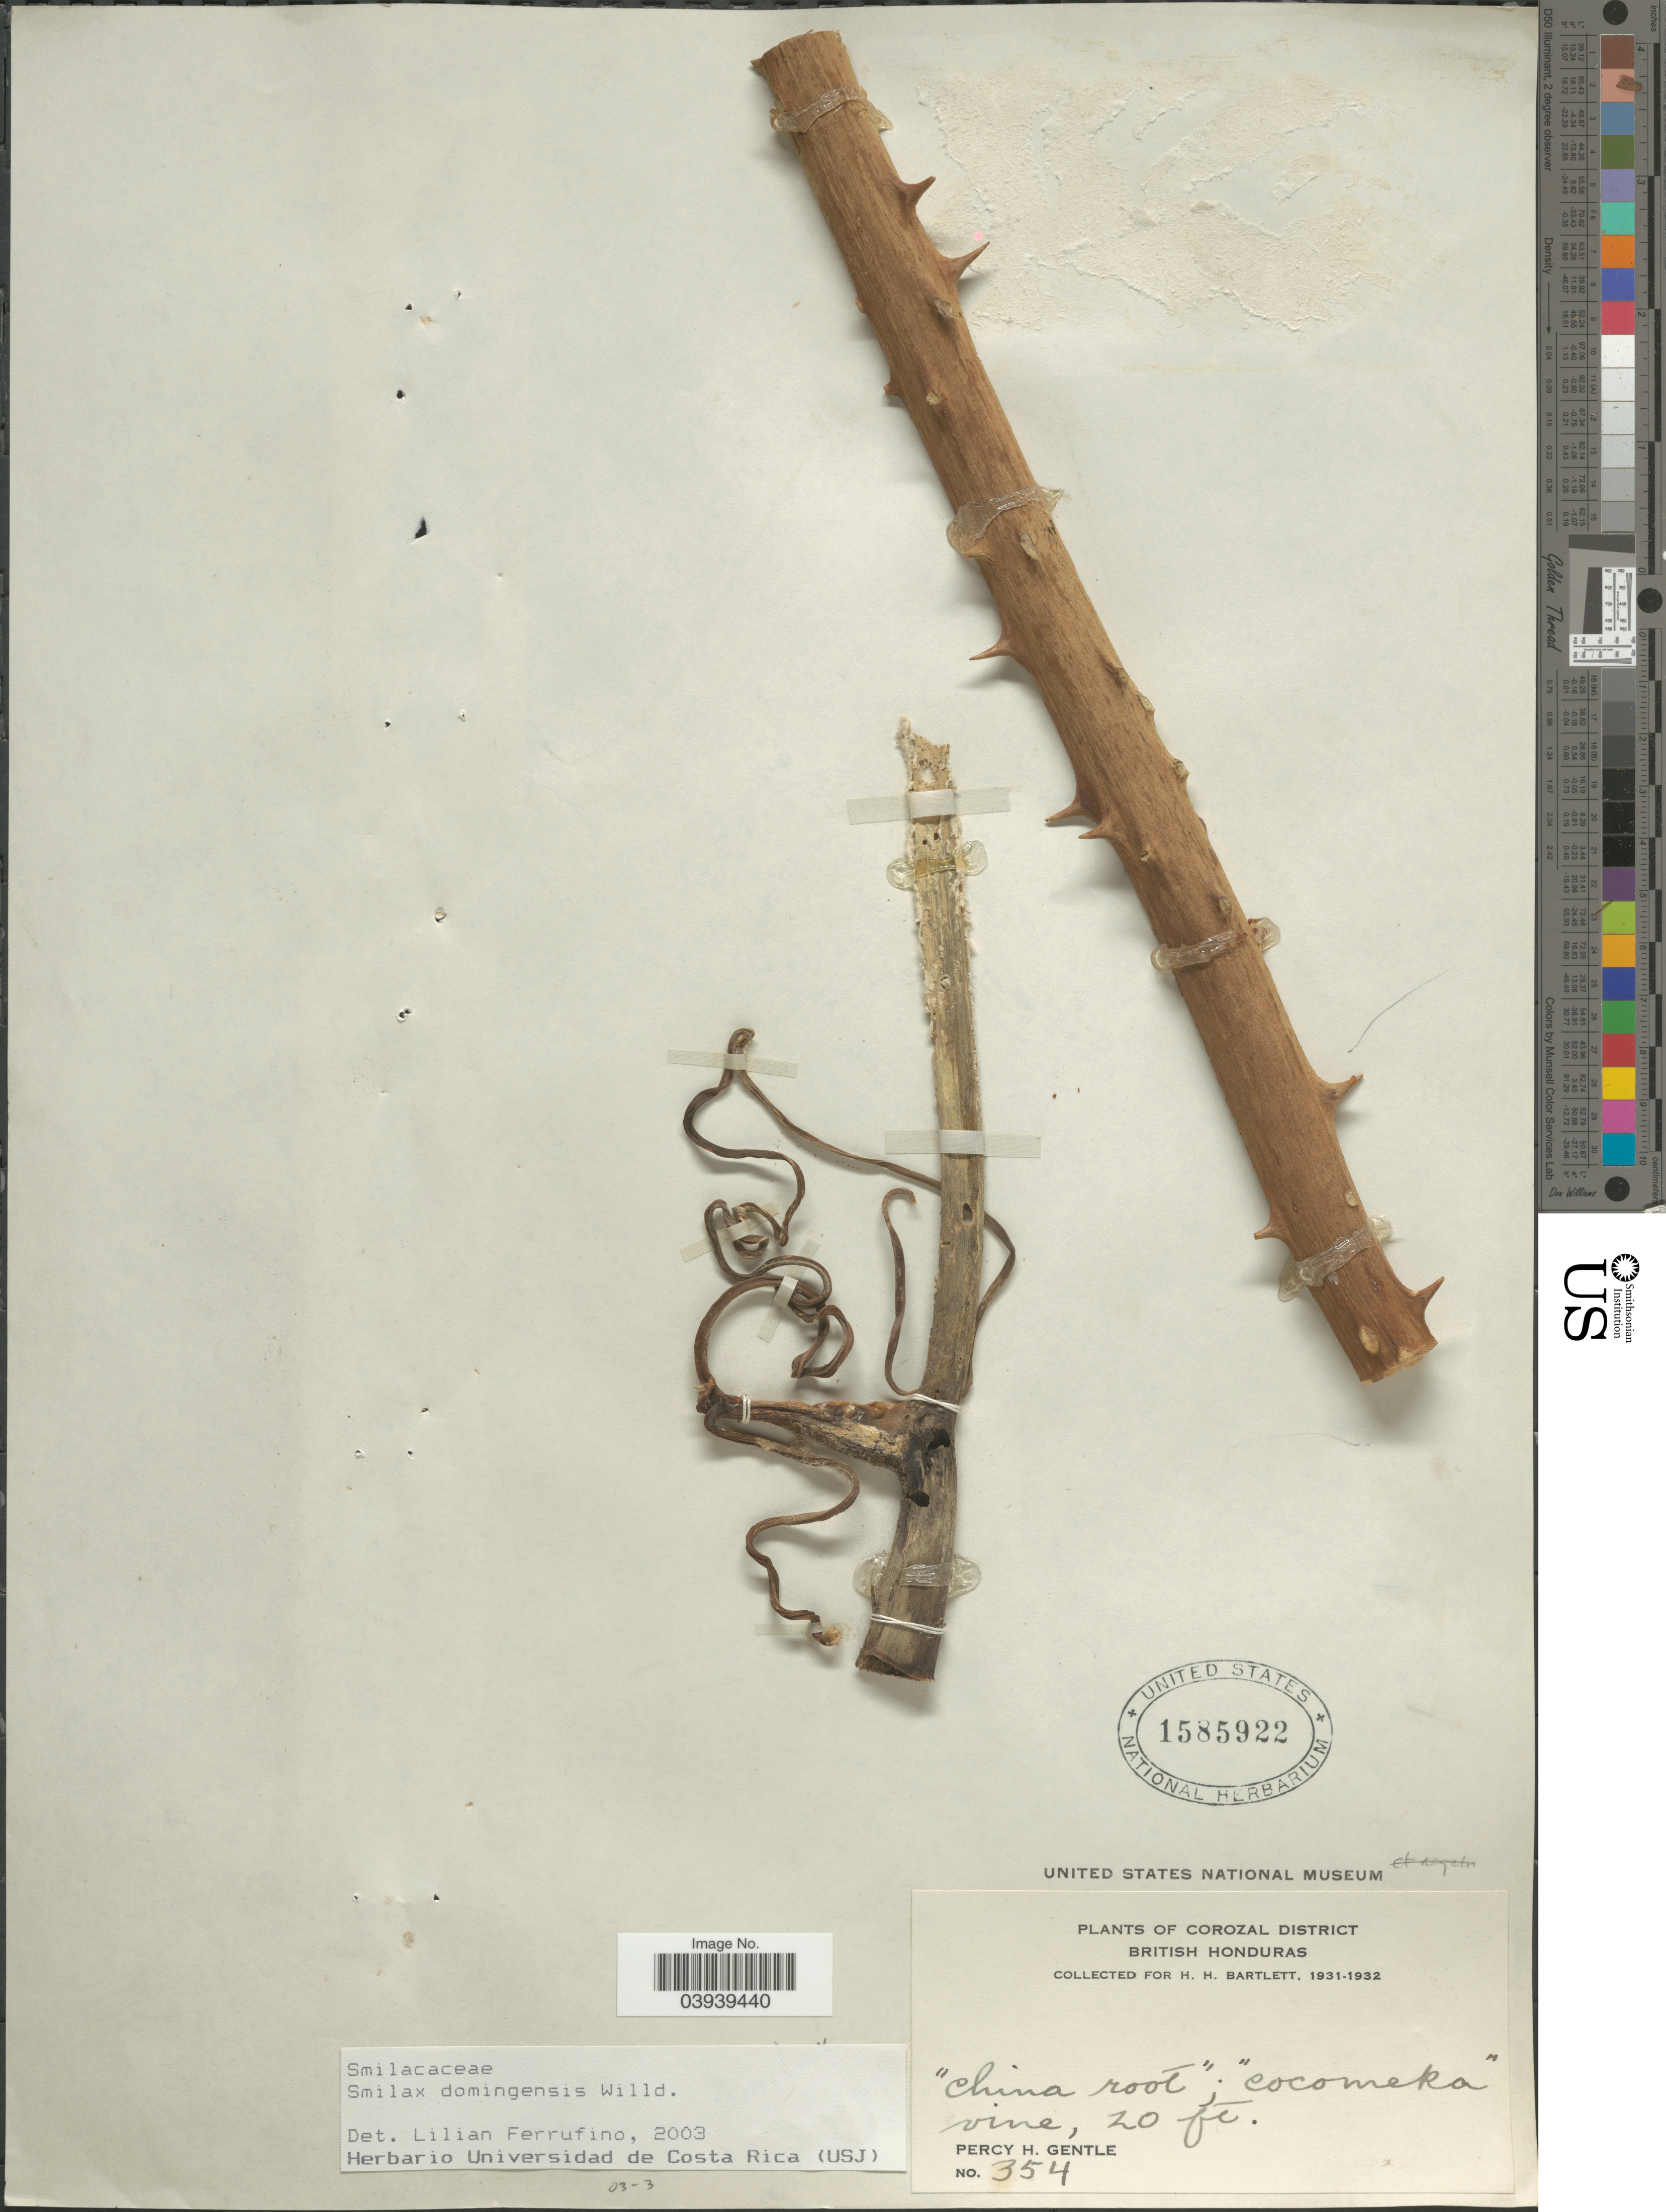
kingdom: Plantae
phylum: Tracheophyta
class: Liliopsida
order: Liliales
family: Smilacaceae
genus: Smilax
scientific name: Smilax domingensis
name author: Willd.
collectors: P. H. Gentle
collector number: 354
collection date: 1931/1932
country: Belize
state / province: Corozal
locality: Corozal District. British Honduras.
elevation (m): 6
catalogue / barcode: US 1585922